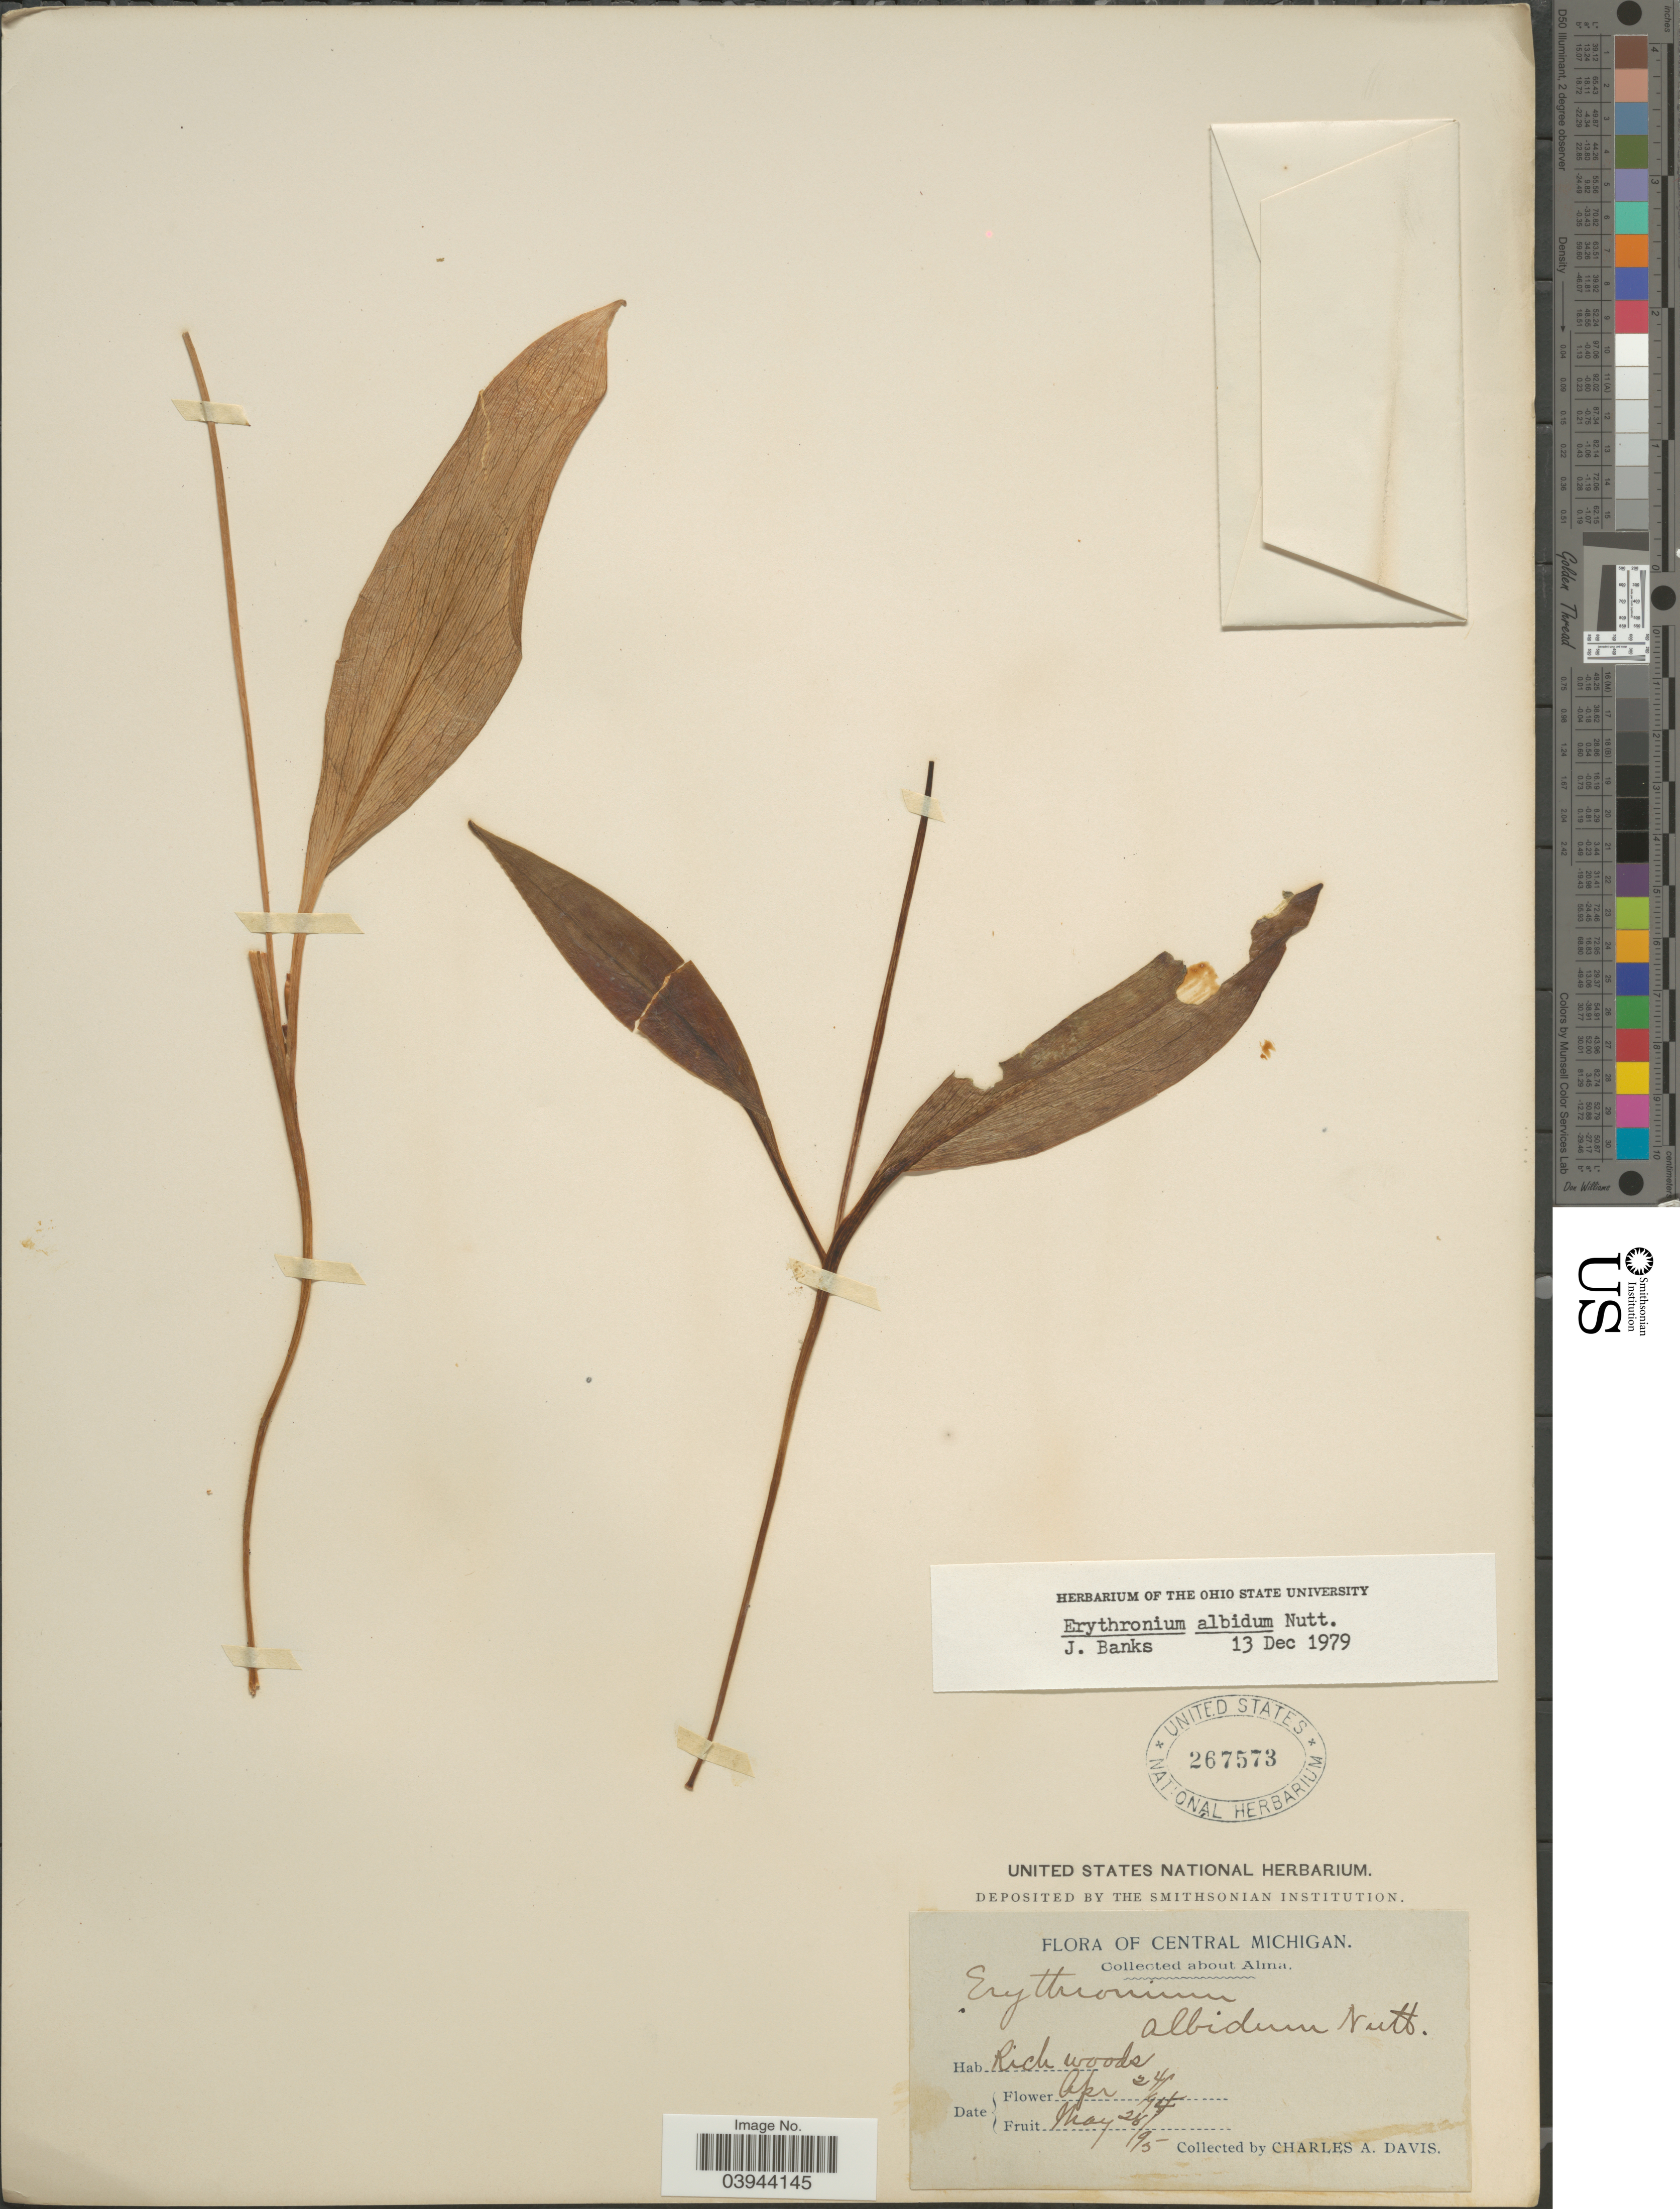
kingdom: Plantae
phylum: Tracheophyta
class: Liliopsida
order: Liliales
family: Liliaceae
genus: Erythronium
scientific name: Erythronium albidum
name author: Nutt.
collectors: C. Davis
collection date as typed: Transcribed d/m/y: 24/4/94 to 28/5/95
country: United States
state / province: Michigan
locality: Central Michigan. About Alma.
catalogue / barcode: US 267573